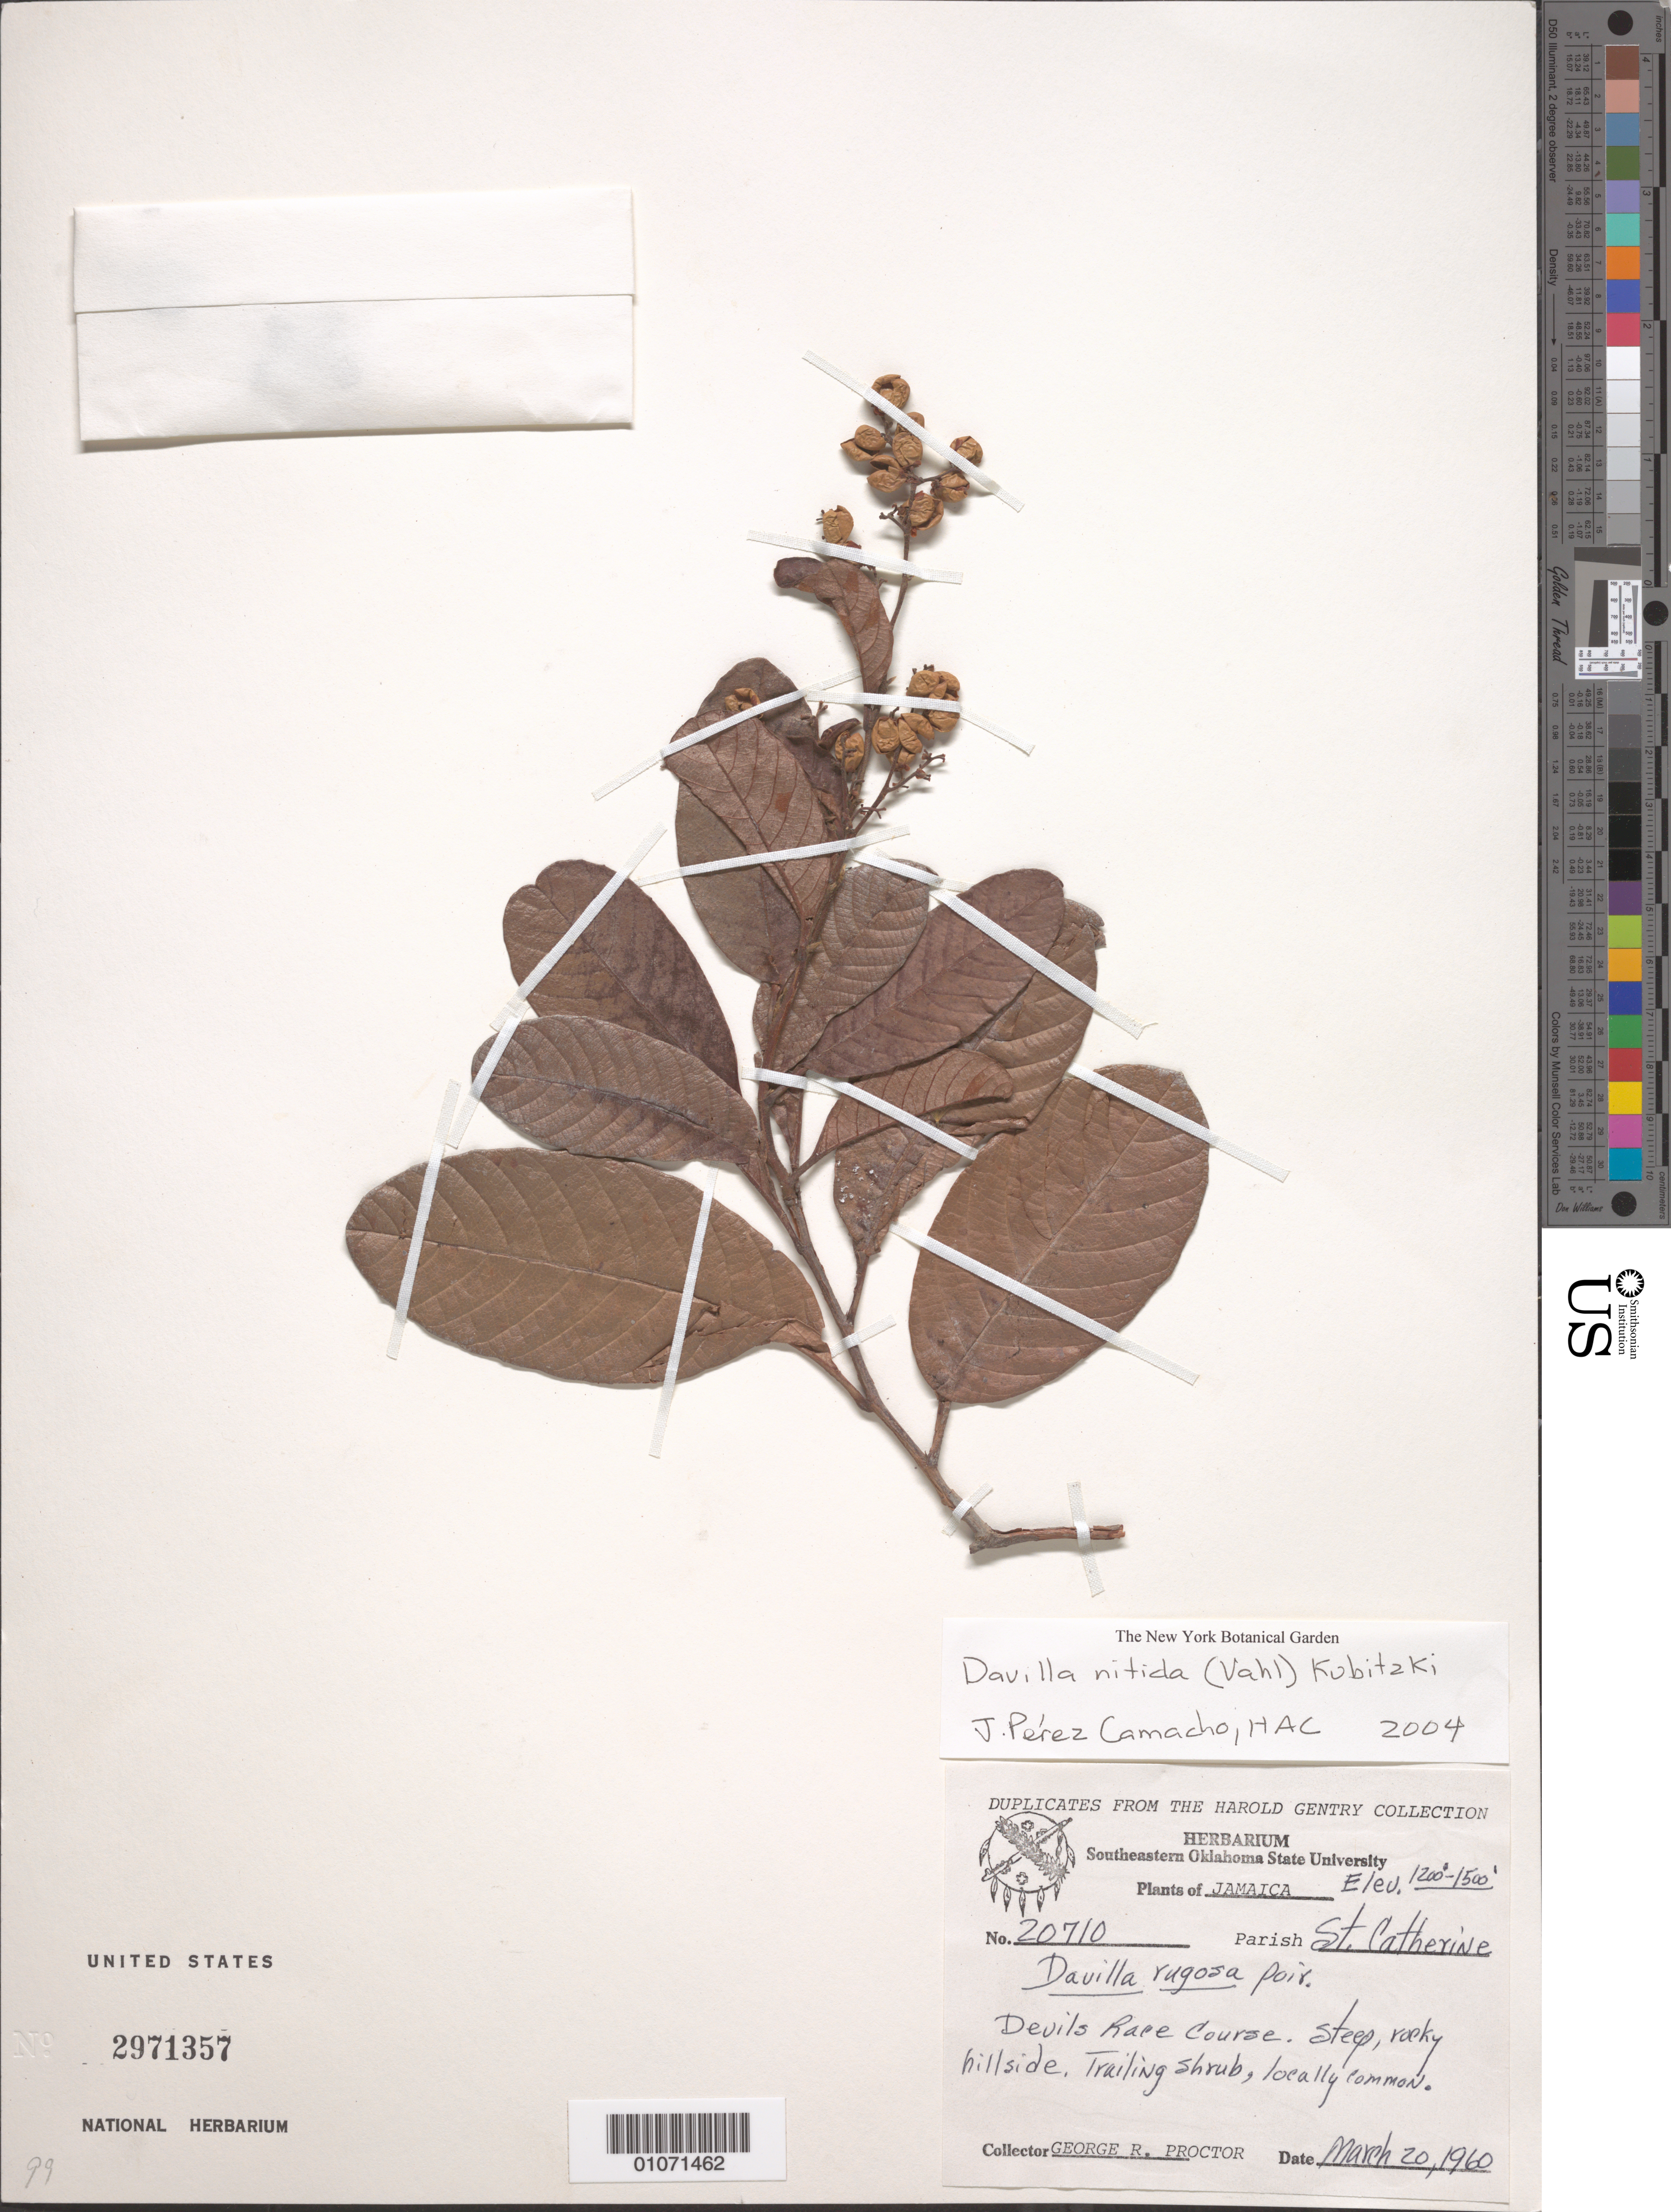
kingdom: Plantae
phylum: Tracheophyta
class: Magnoliopsida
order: Dilleniales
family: Dilleniaceae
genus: Davilla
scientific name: Davilla nitida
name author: (Vahl) Kubitzki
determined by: Peréz-Camacho, J.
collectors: G. R. Proctor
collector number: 20710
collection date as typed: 20 Mar 1960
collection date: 1960-03-20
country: Jamaica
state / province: Saint Catherine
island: Jamaica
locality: Devils Race Course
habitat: Steep, rocky hillside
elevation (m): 366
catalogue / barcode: US 2971357